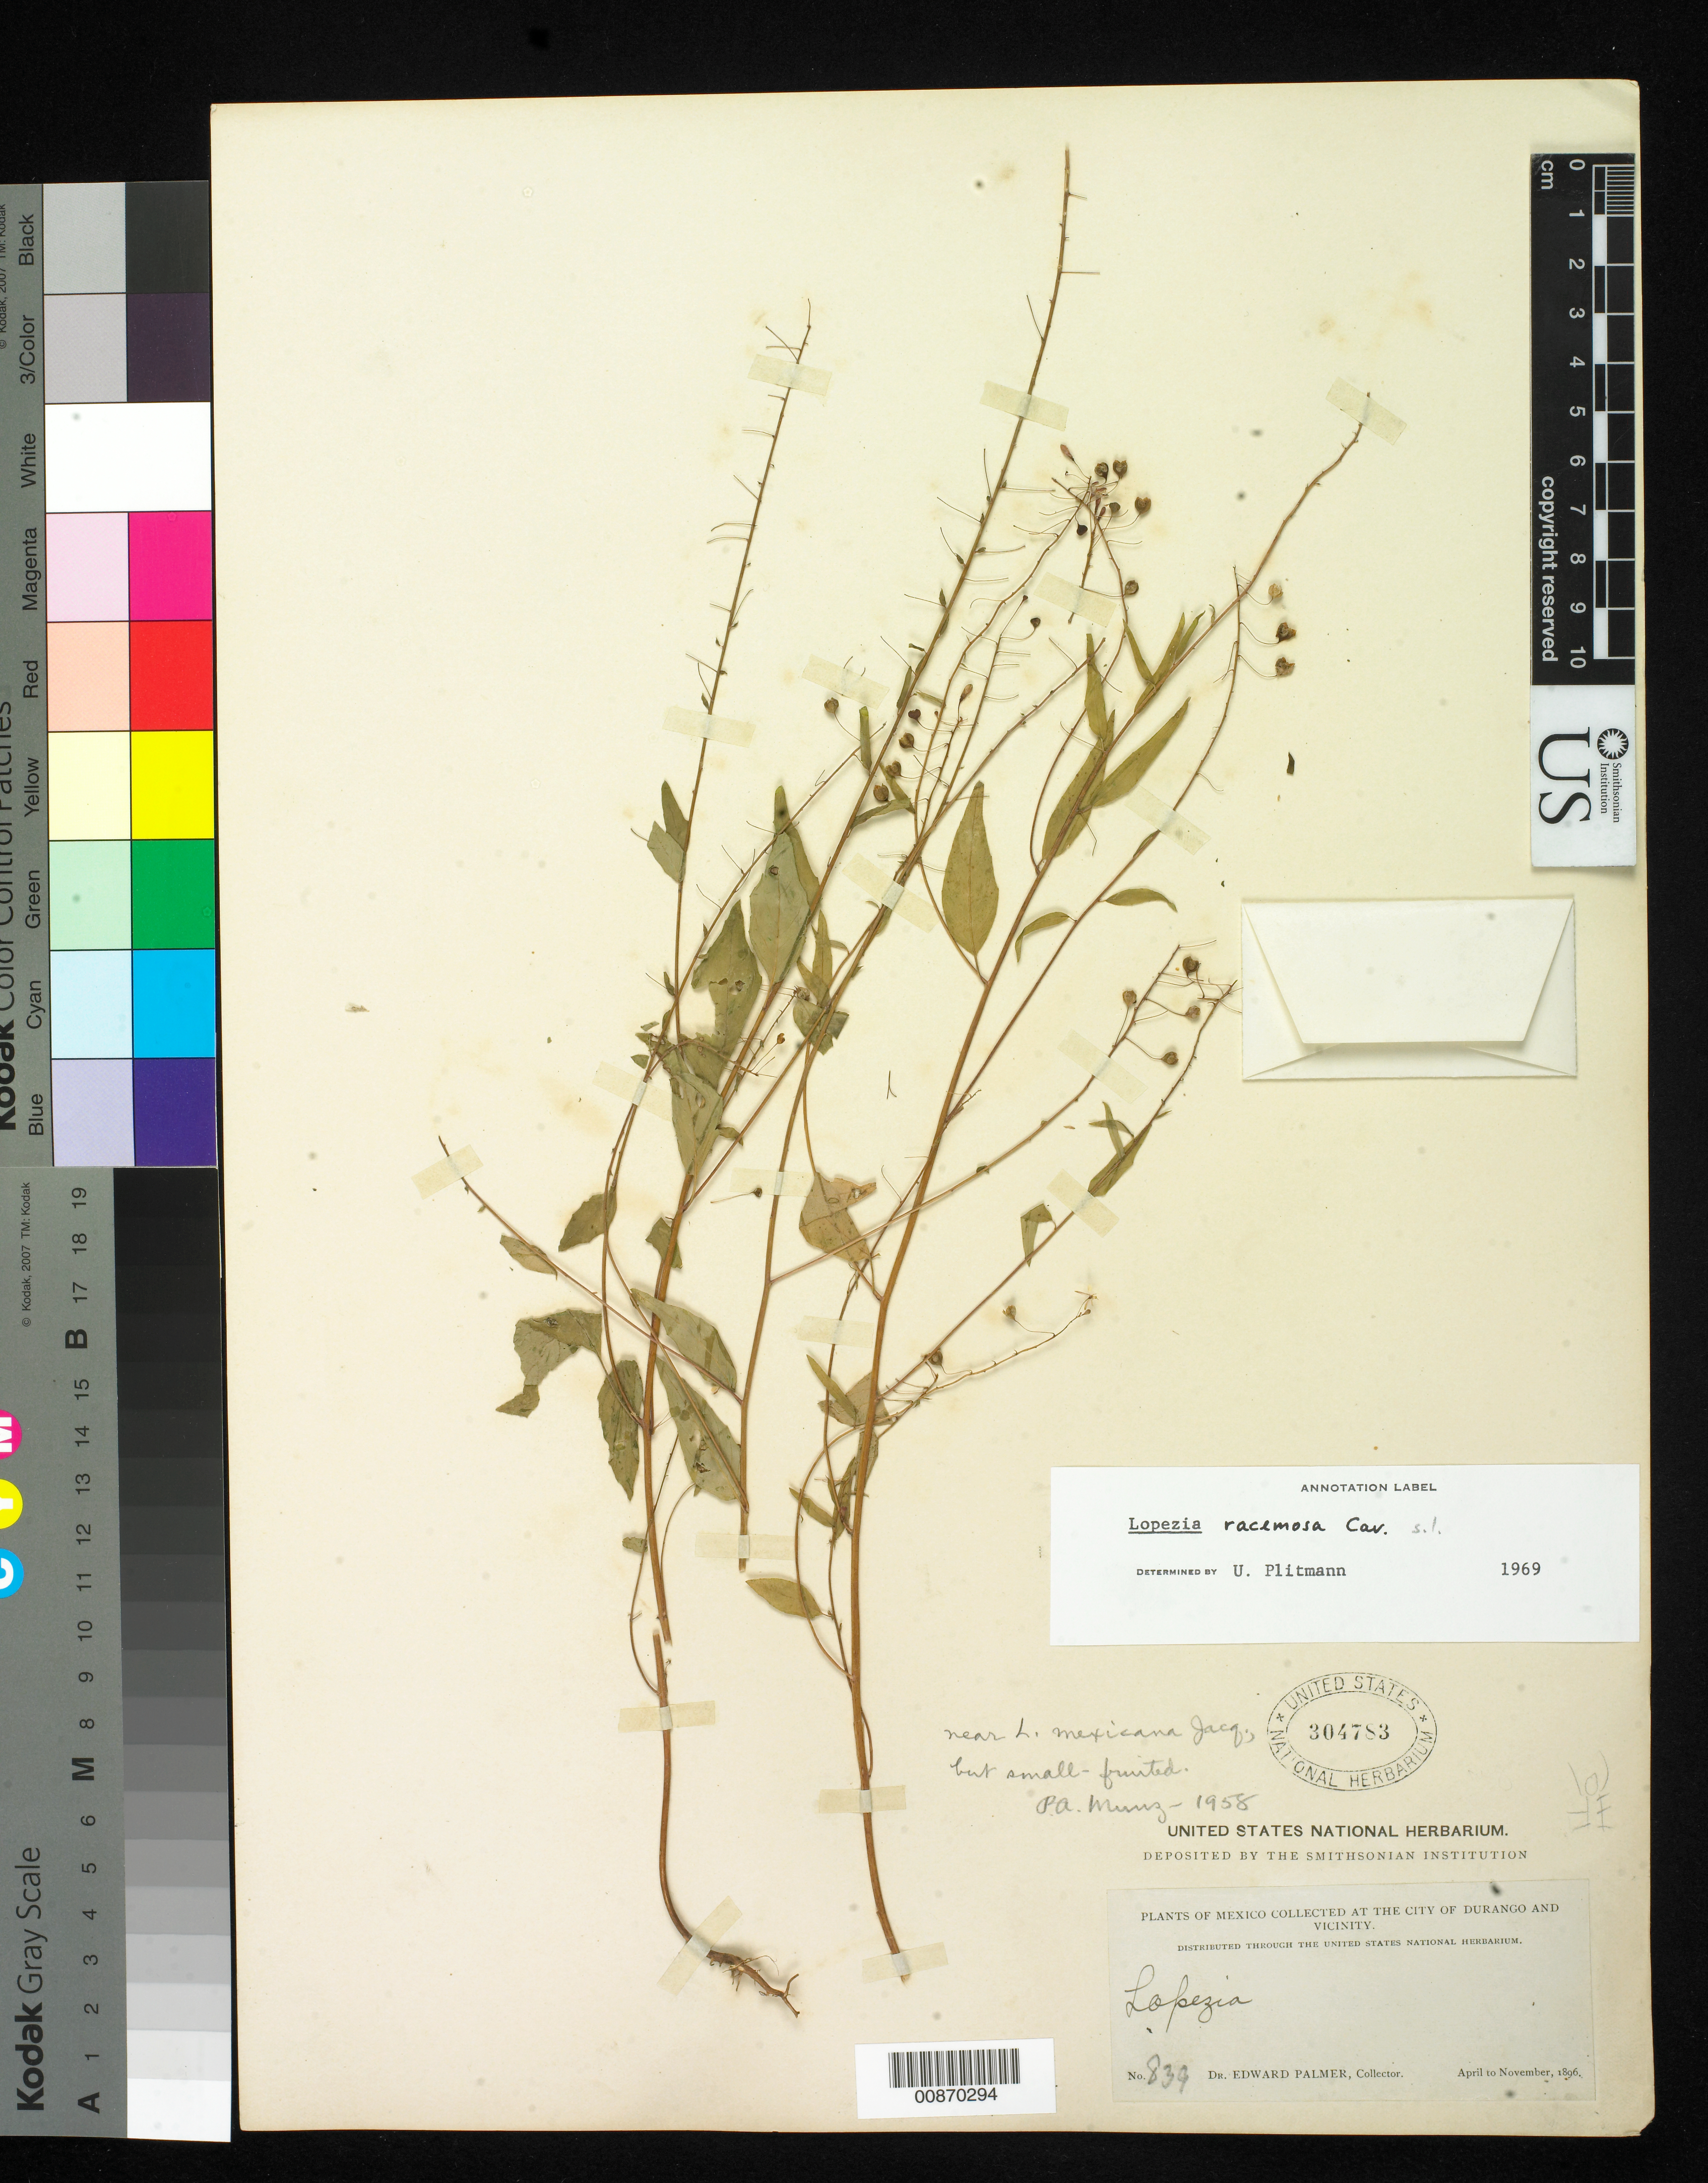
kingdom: Plantae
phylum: Tracheophyta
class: Magnoliopsida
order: Myrtales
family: Onagraceae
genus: Lopezia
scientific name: Lopezia racemosa subsp. racemosa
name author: Cav.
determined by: Wagner, W. L., (BOT), Smithsonian Institution - National Museum of Natural History (UNITED STATES)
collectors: E. Palmer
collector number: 839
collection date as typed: Apr 1896 to -- Nov 1896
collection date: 1896-04/1896-11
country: Mexico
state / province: Durango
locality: City of Durango and vicinity.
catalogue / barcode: US 304783